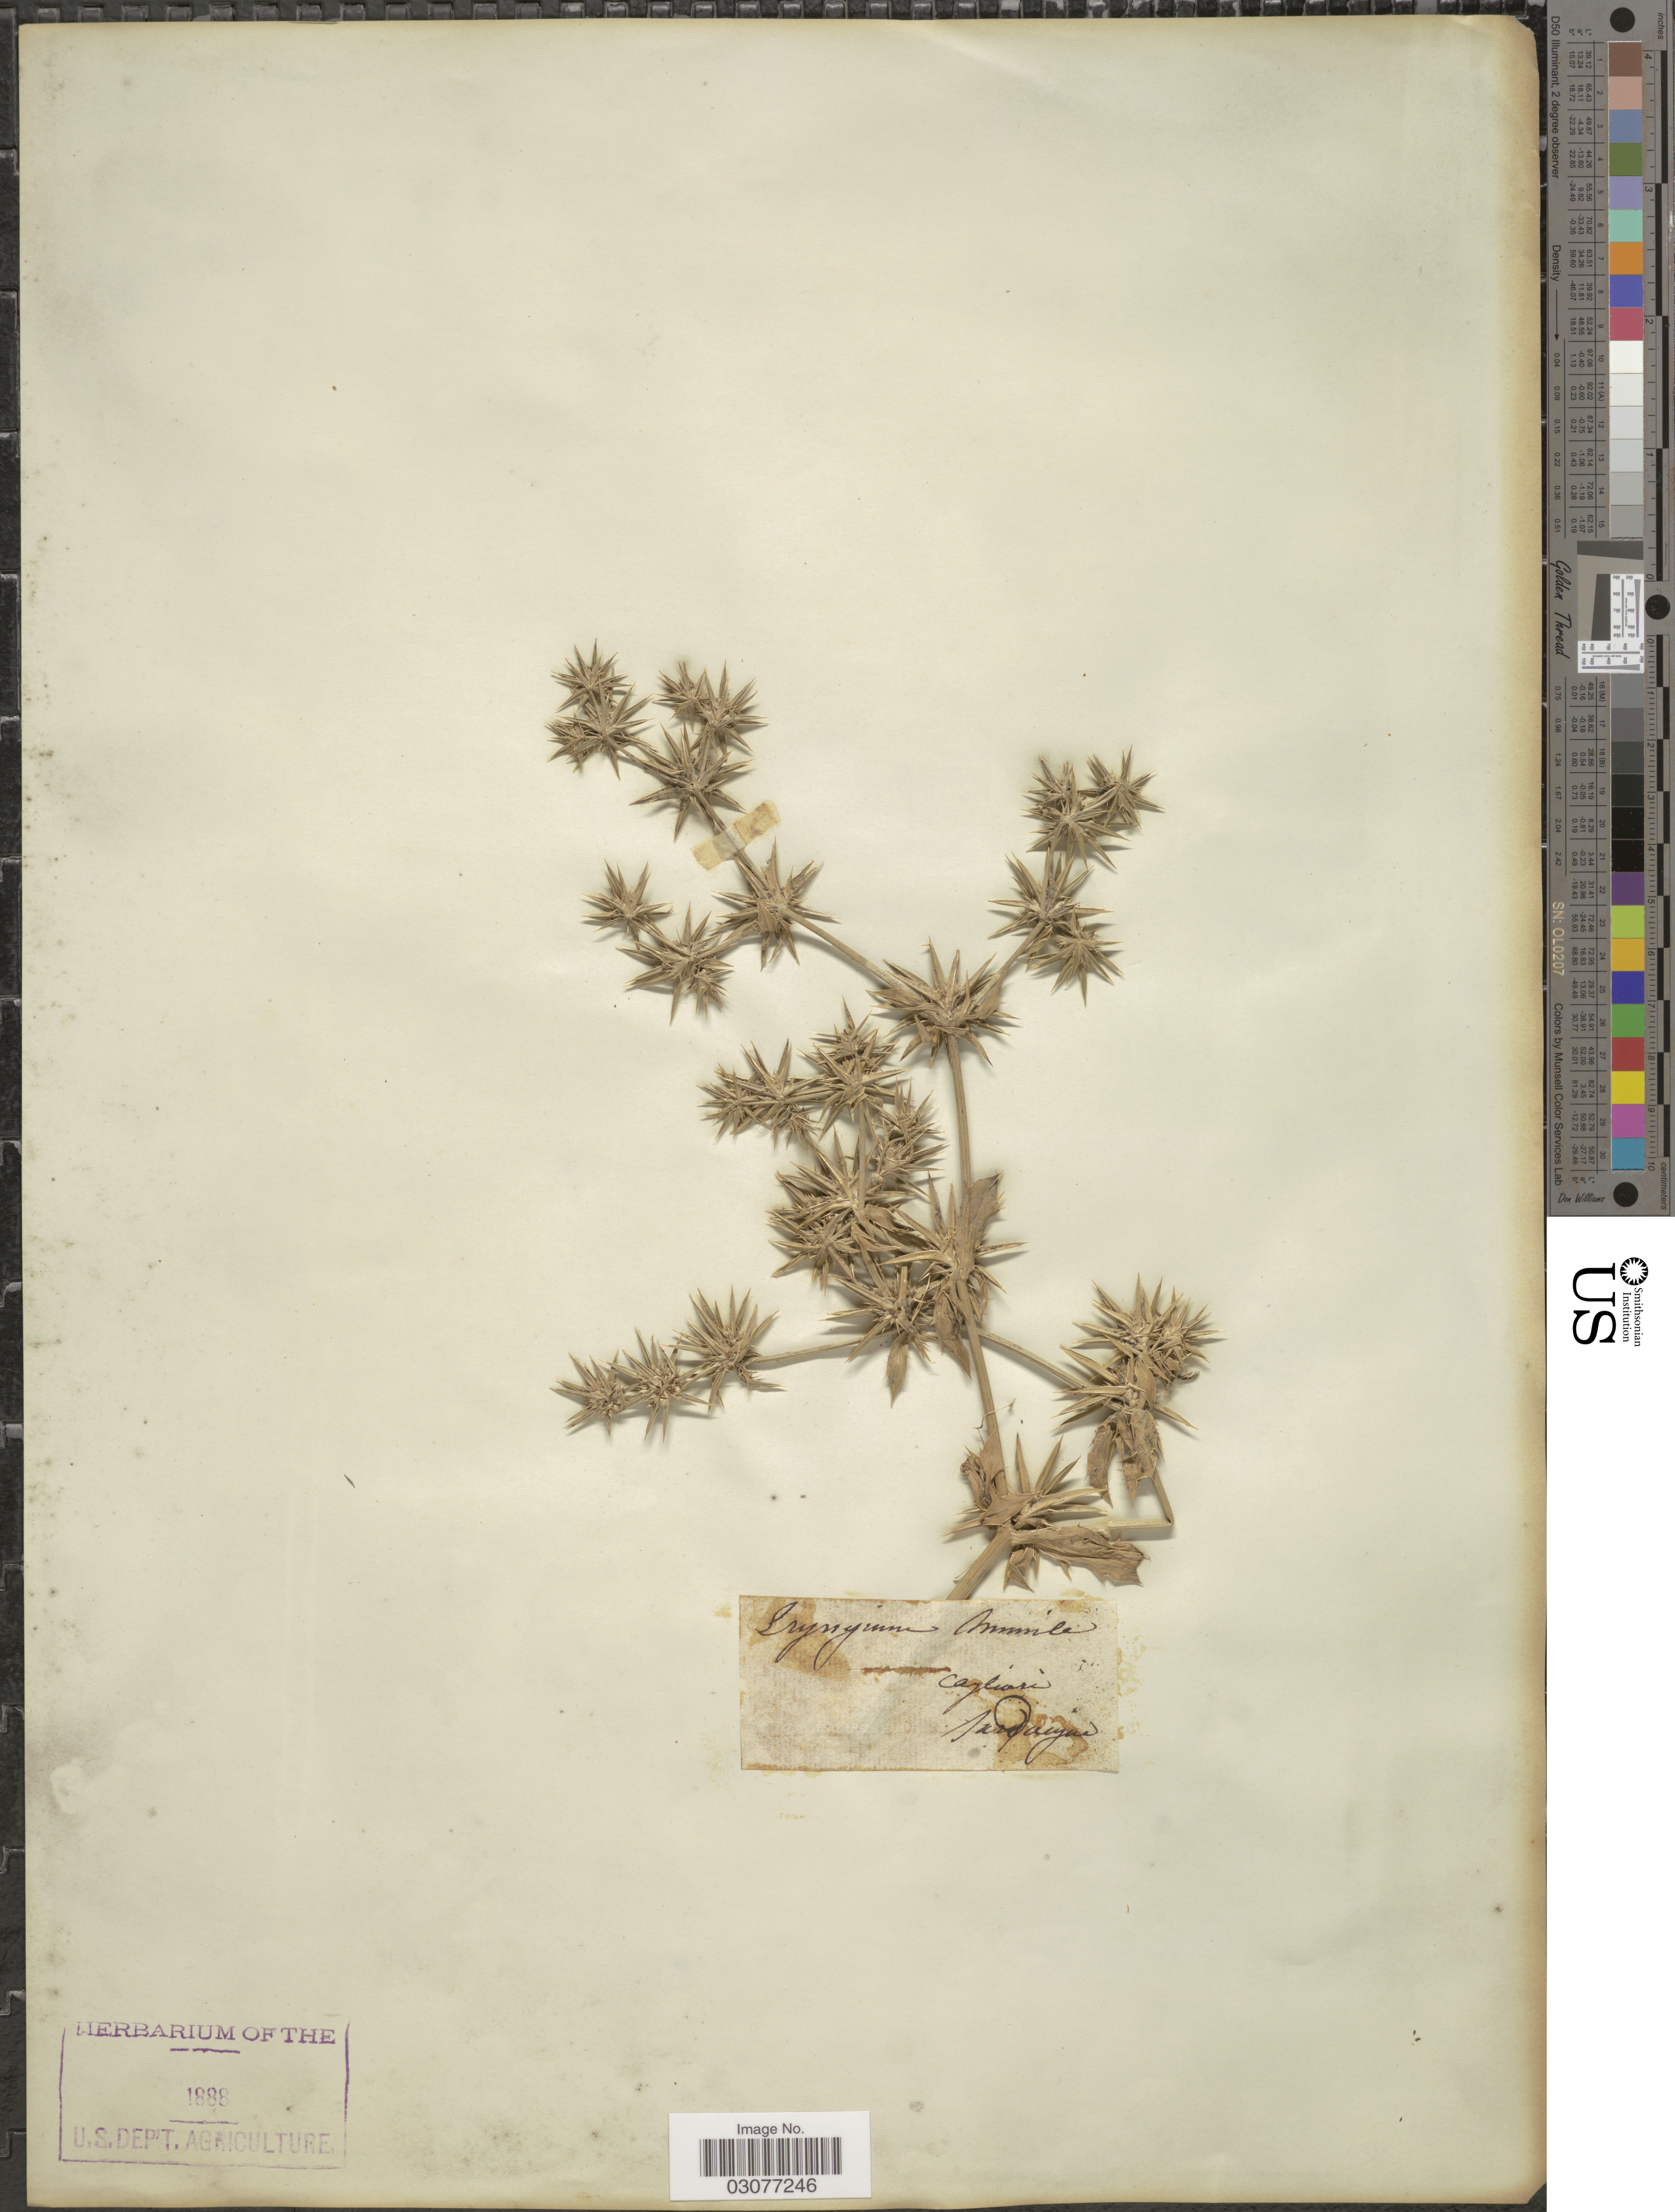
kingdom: Plantae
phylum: Tracheophyta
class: Magnoliopsida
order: Apiales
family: Apiaceae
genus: Eryngium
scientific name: Eryngium humile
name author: Cav.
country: Italy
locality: Cagliari